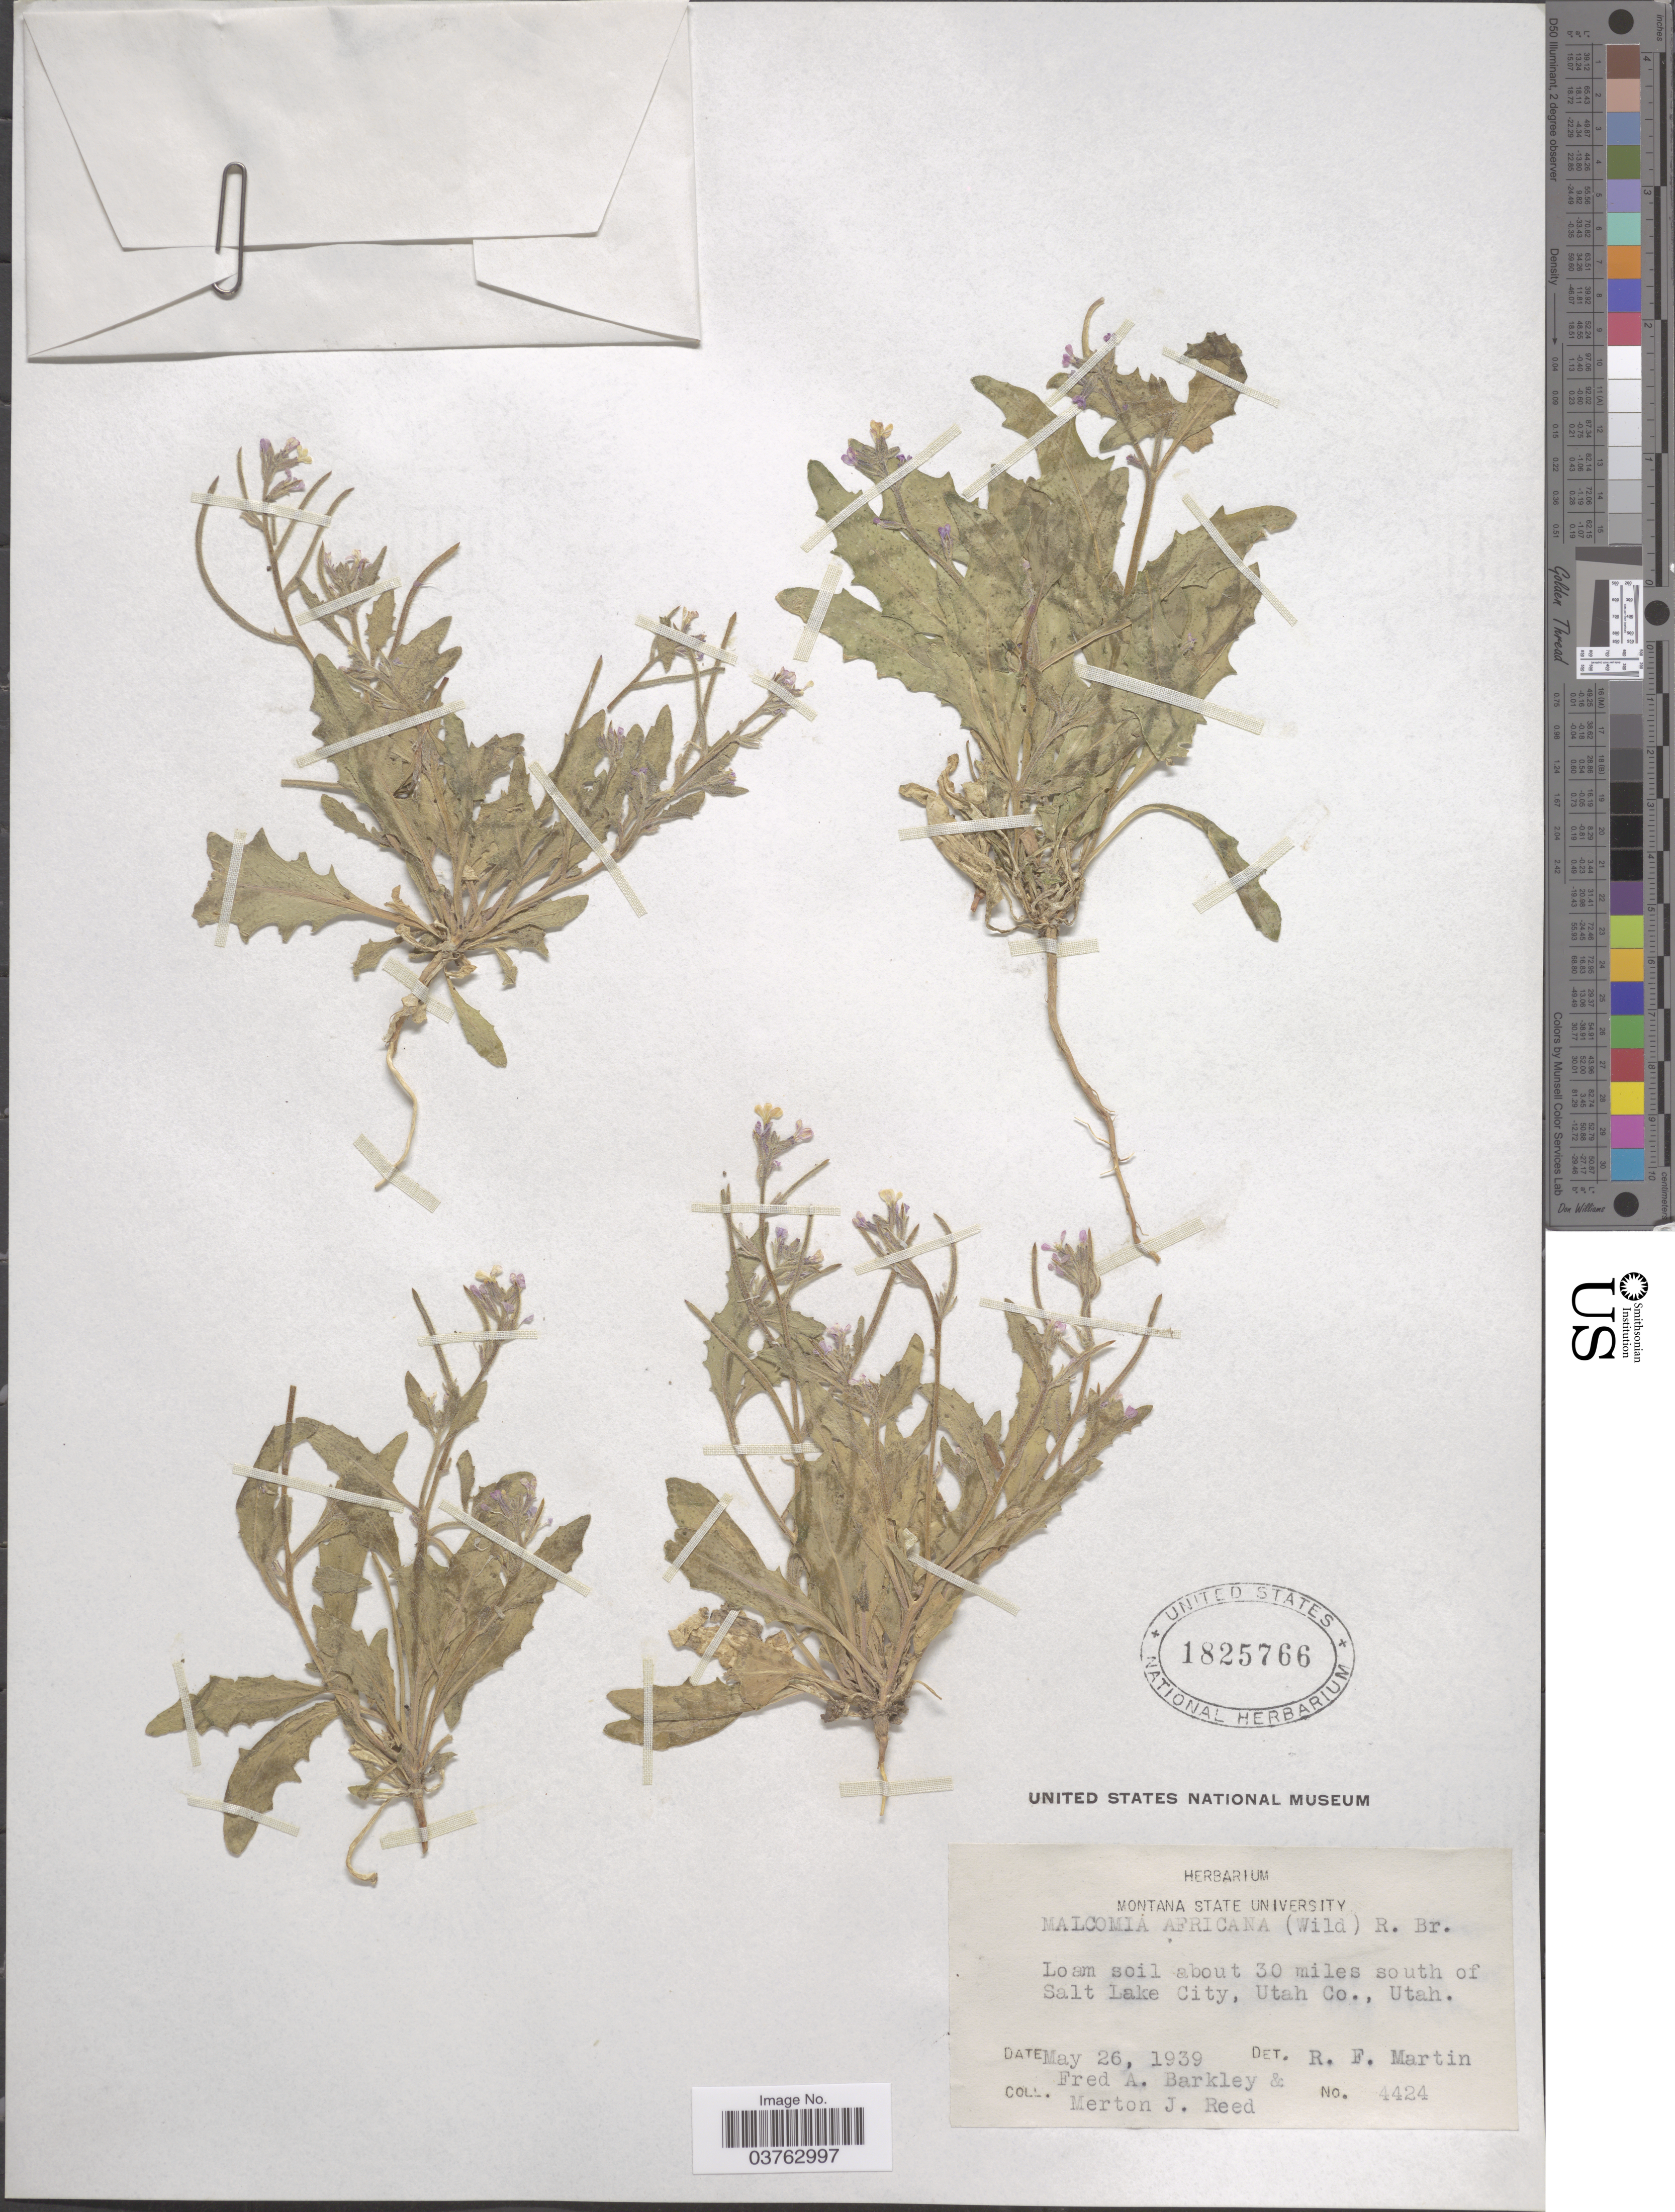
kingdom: Plantae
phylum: Tracheophyta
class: Magnoliopsida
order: Brassicales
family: Brassicaceae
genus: Malcolmia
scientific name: Malcolmia africana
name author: (L.) W.T. Aiton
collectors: F. A. Barkley & M. Reed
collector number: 4424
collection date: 1939-05-26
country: United States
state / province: Utah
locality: Loam soil about 30 miles south of Salt Lake City, Utah Co.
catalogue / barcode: US 1825766